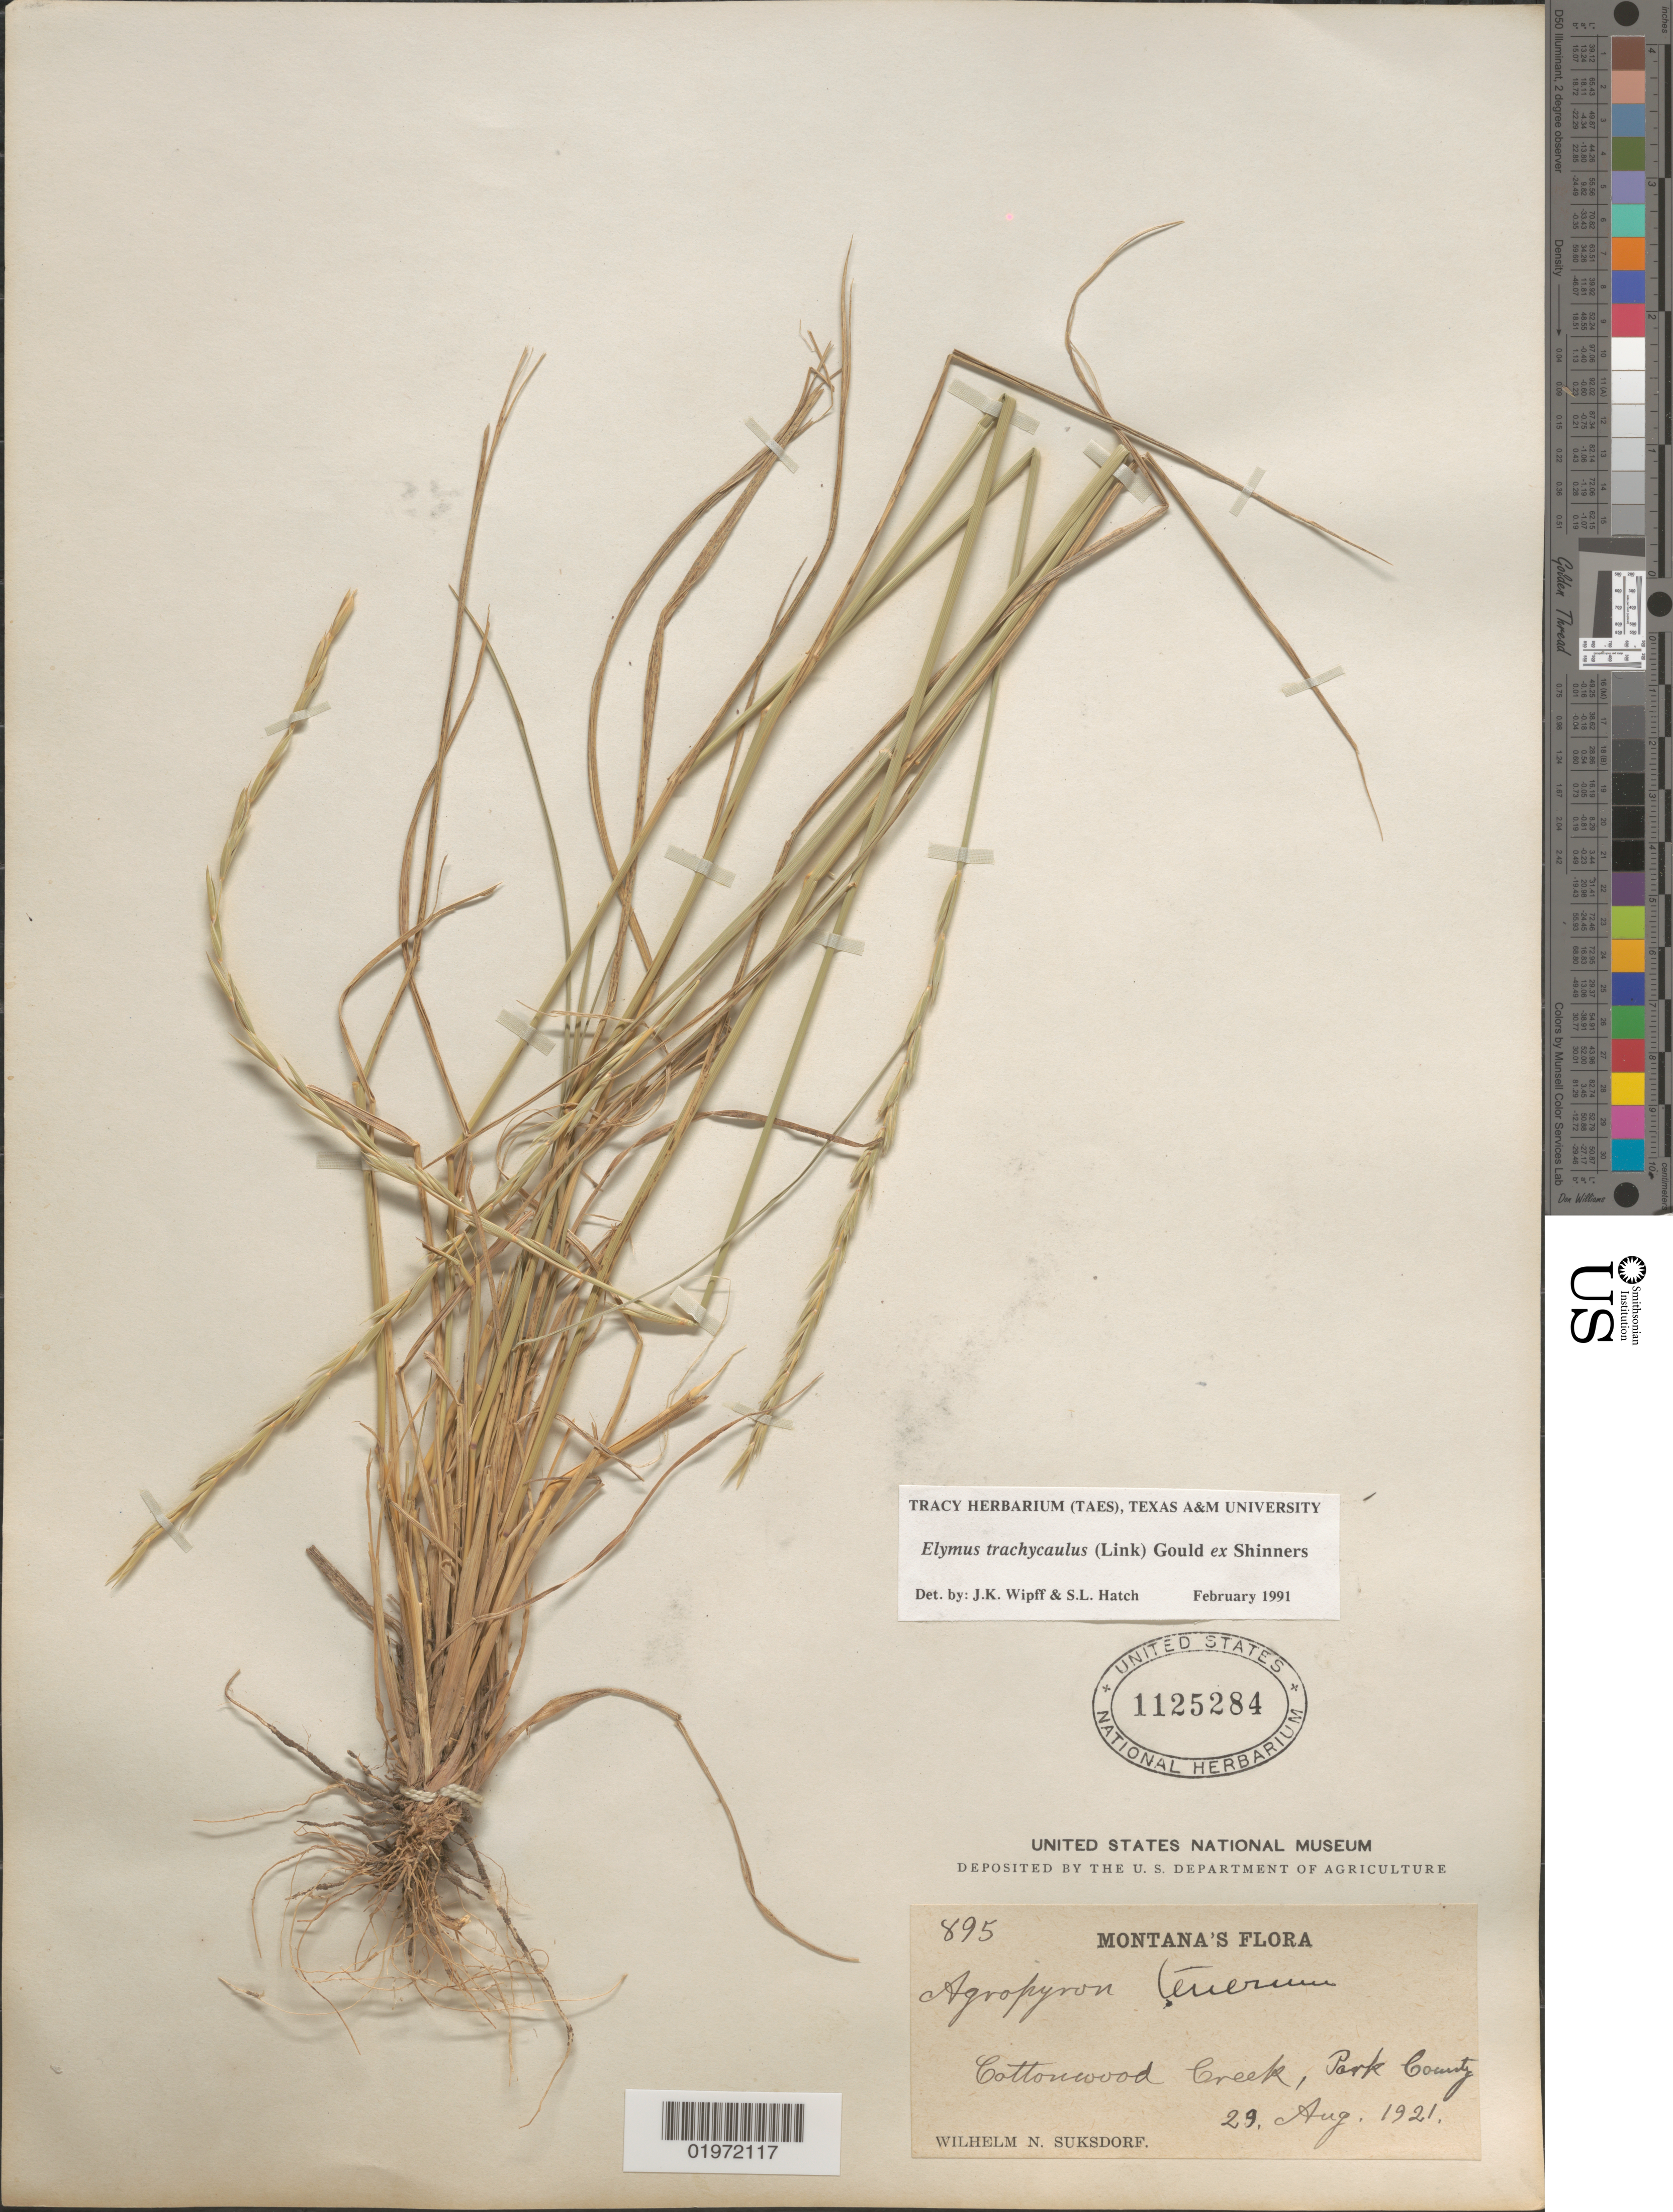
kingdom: Plantae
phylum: Tracheophyta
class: Liliopsida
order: Poales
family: Poaceae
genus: Elymus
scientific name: Elymus trachycaulus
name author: (Link) Gould ex Shinners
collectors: W. N. Suksdorf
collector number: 895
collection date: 1921-08-29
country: United States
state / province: Montana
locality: Cottonwood Creek, Park County.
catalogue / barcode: US 1125284